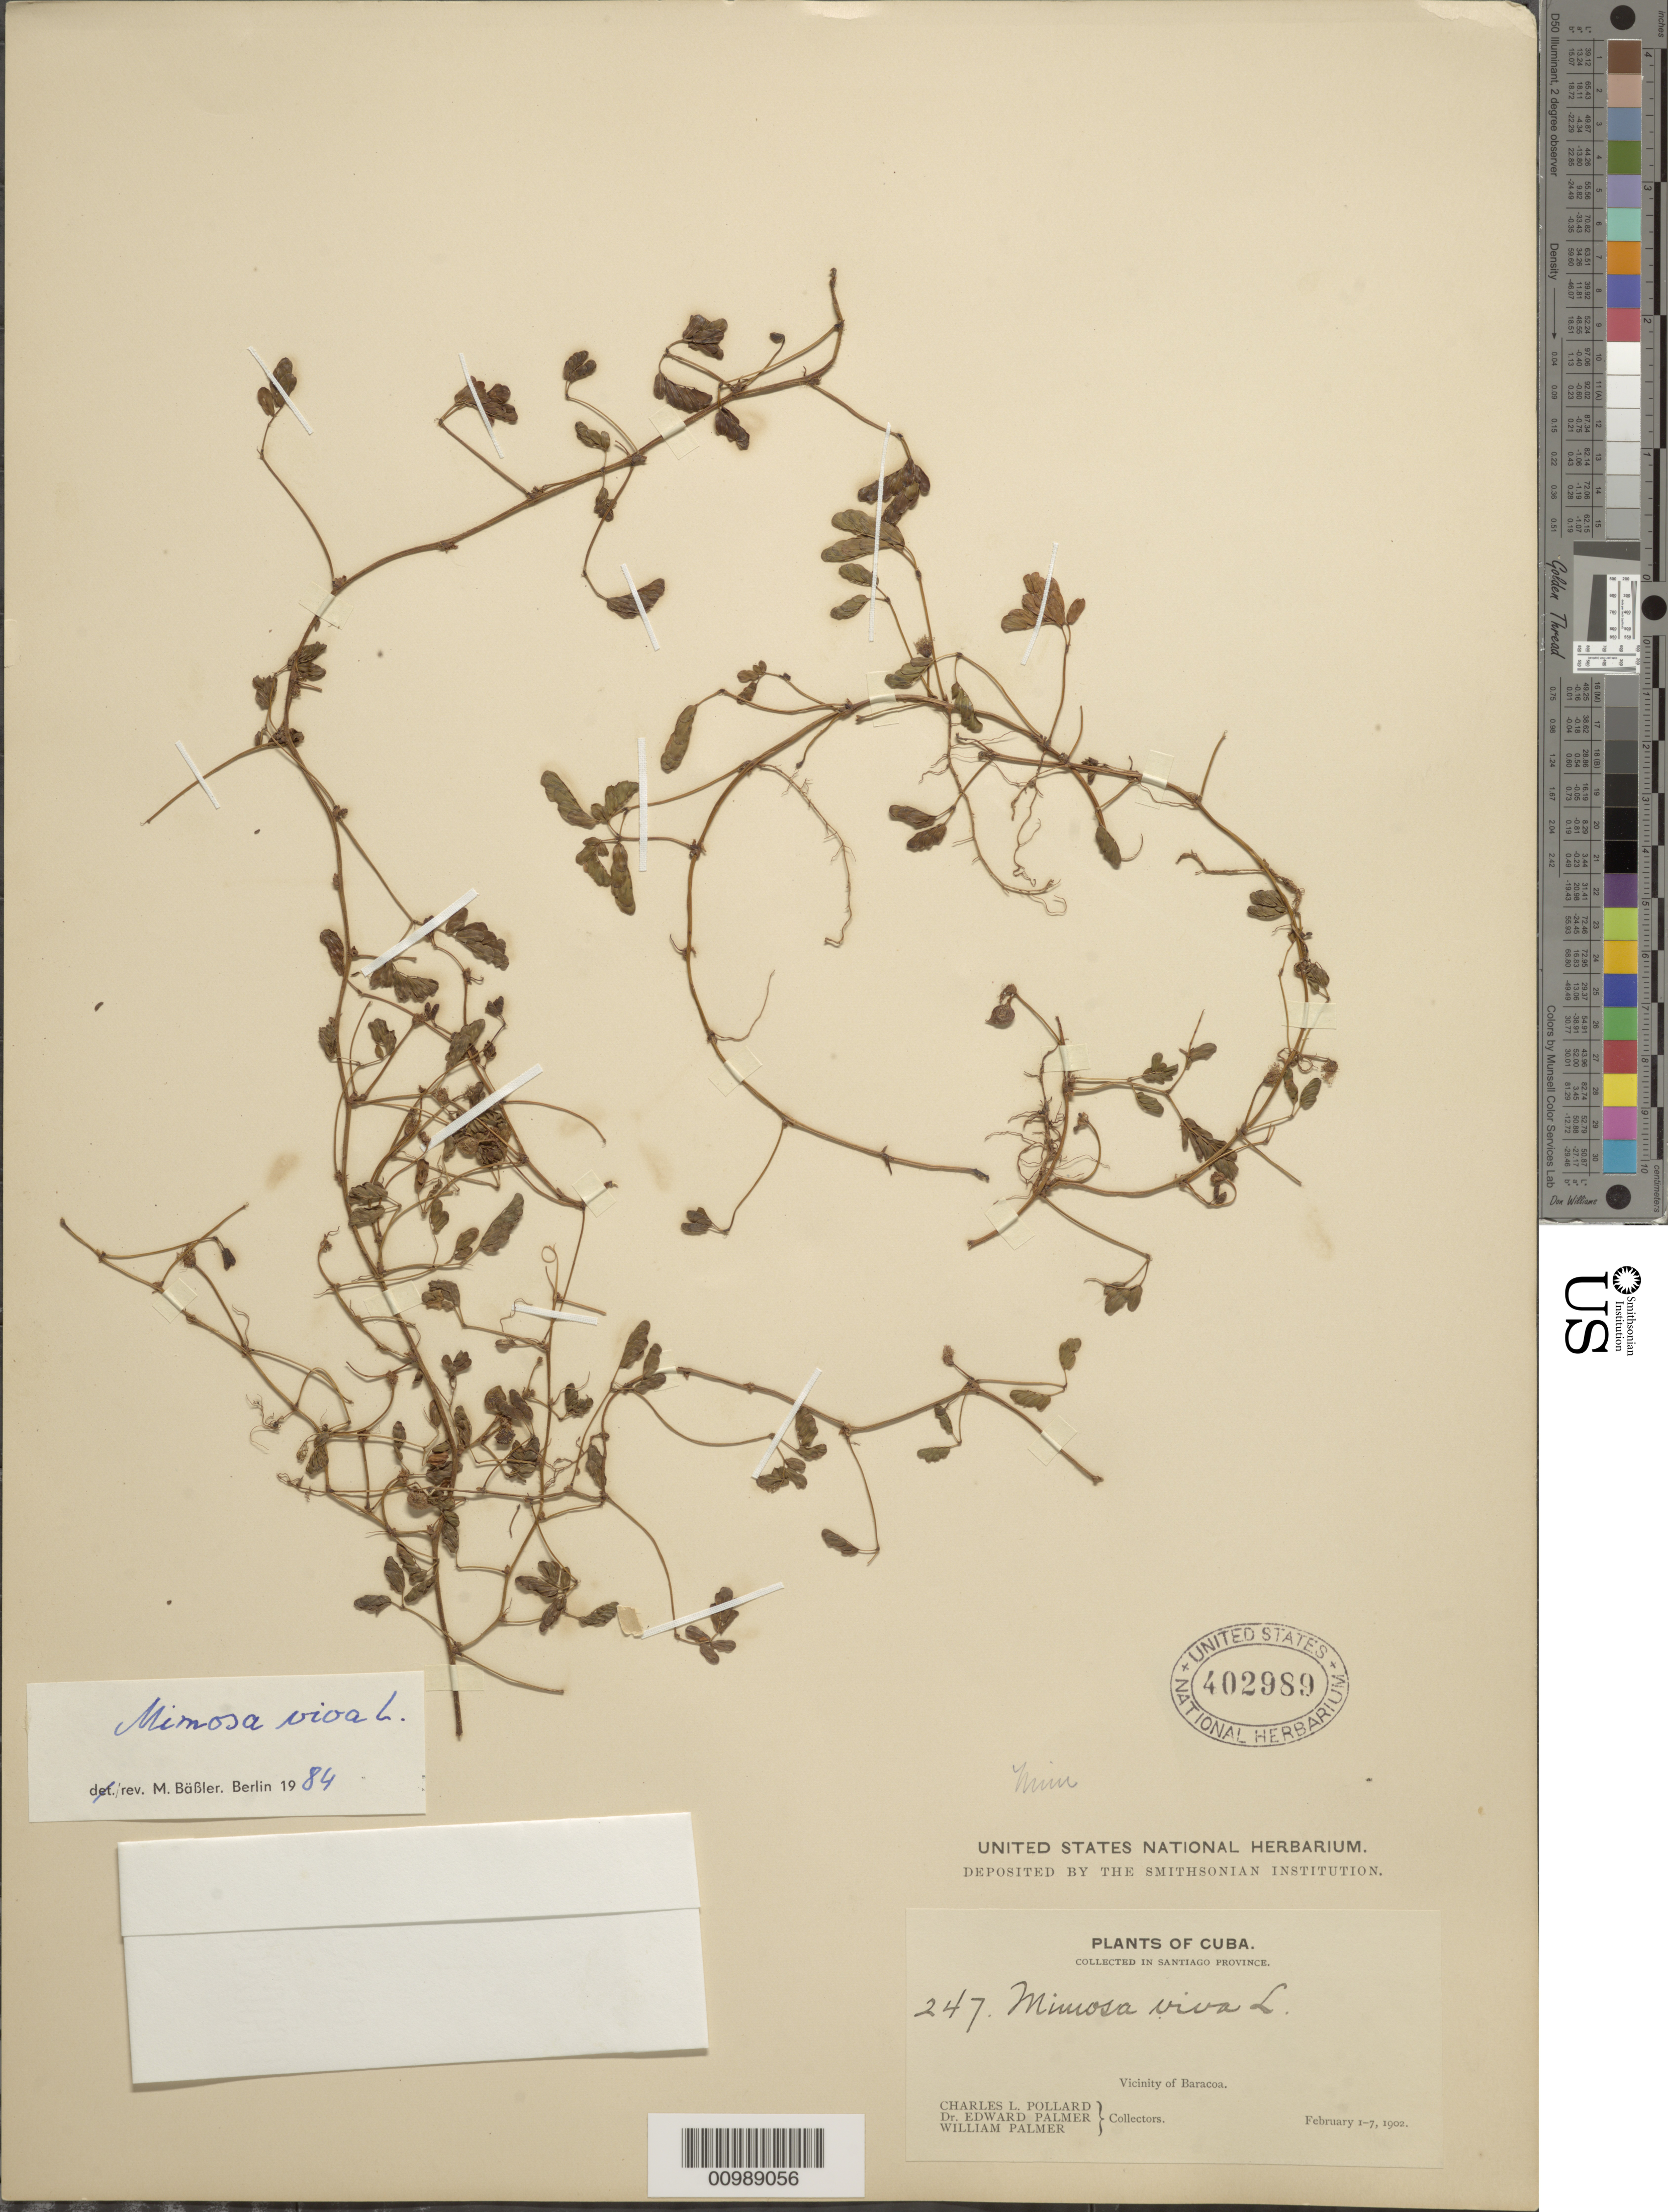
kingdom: Plantae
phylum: Tracheophyta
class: Magnoliopsida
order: Fabales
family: Fabaceae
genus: Mimosa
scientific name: Mimosa viva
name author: L.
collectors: C. L. Pollard, E. Palmer & W. Palmer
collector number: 247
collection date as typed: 01 Feb 1902 to 07 Feb 1902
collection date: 1902-02-01/1902-02-07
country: Cuba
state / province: Santiago de Cuba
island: Cuba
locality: Vicinity of Baracoa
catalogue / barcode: US 402989